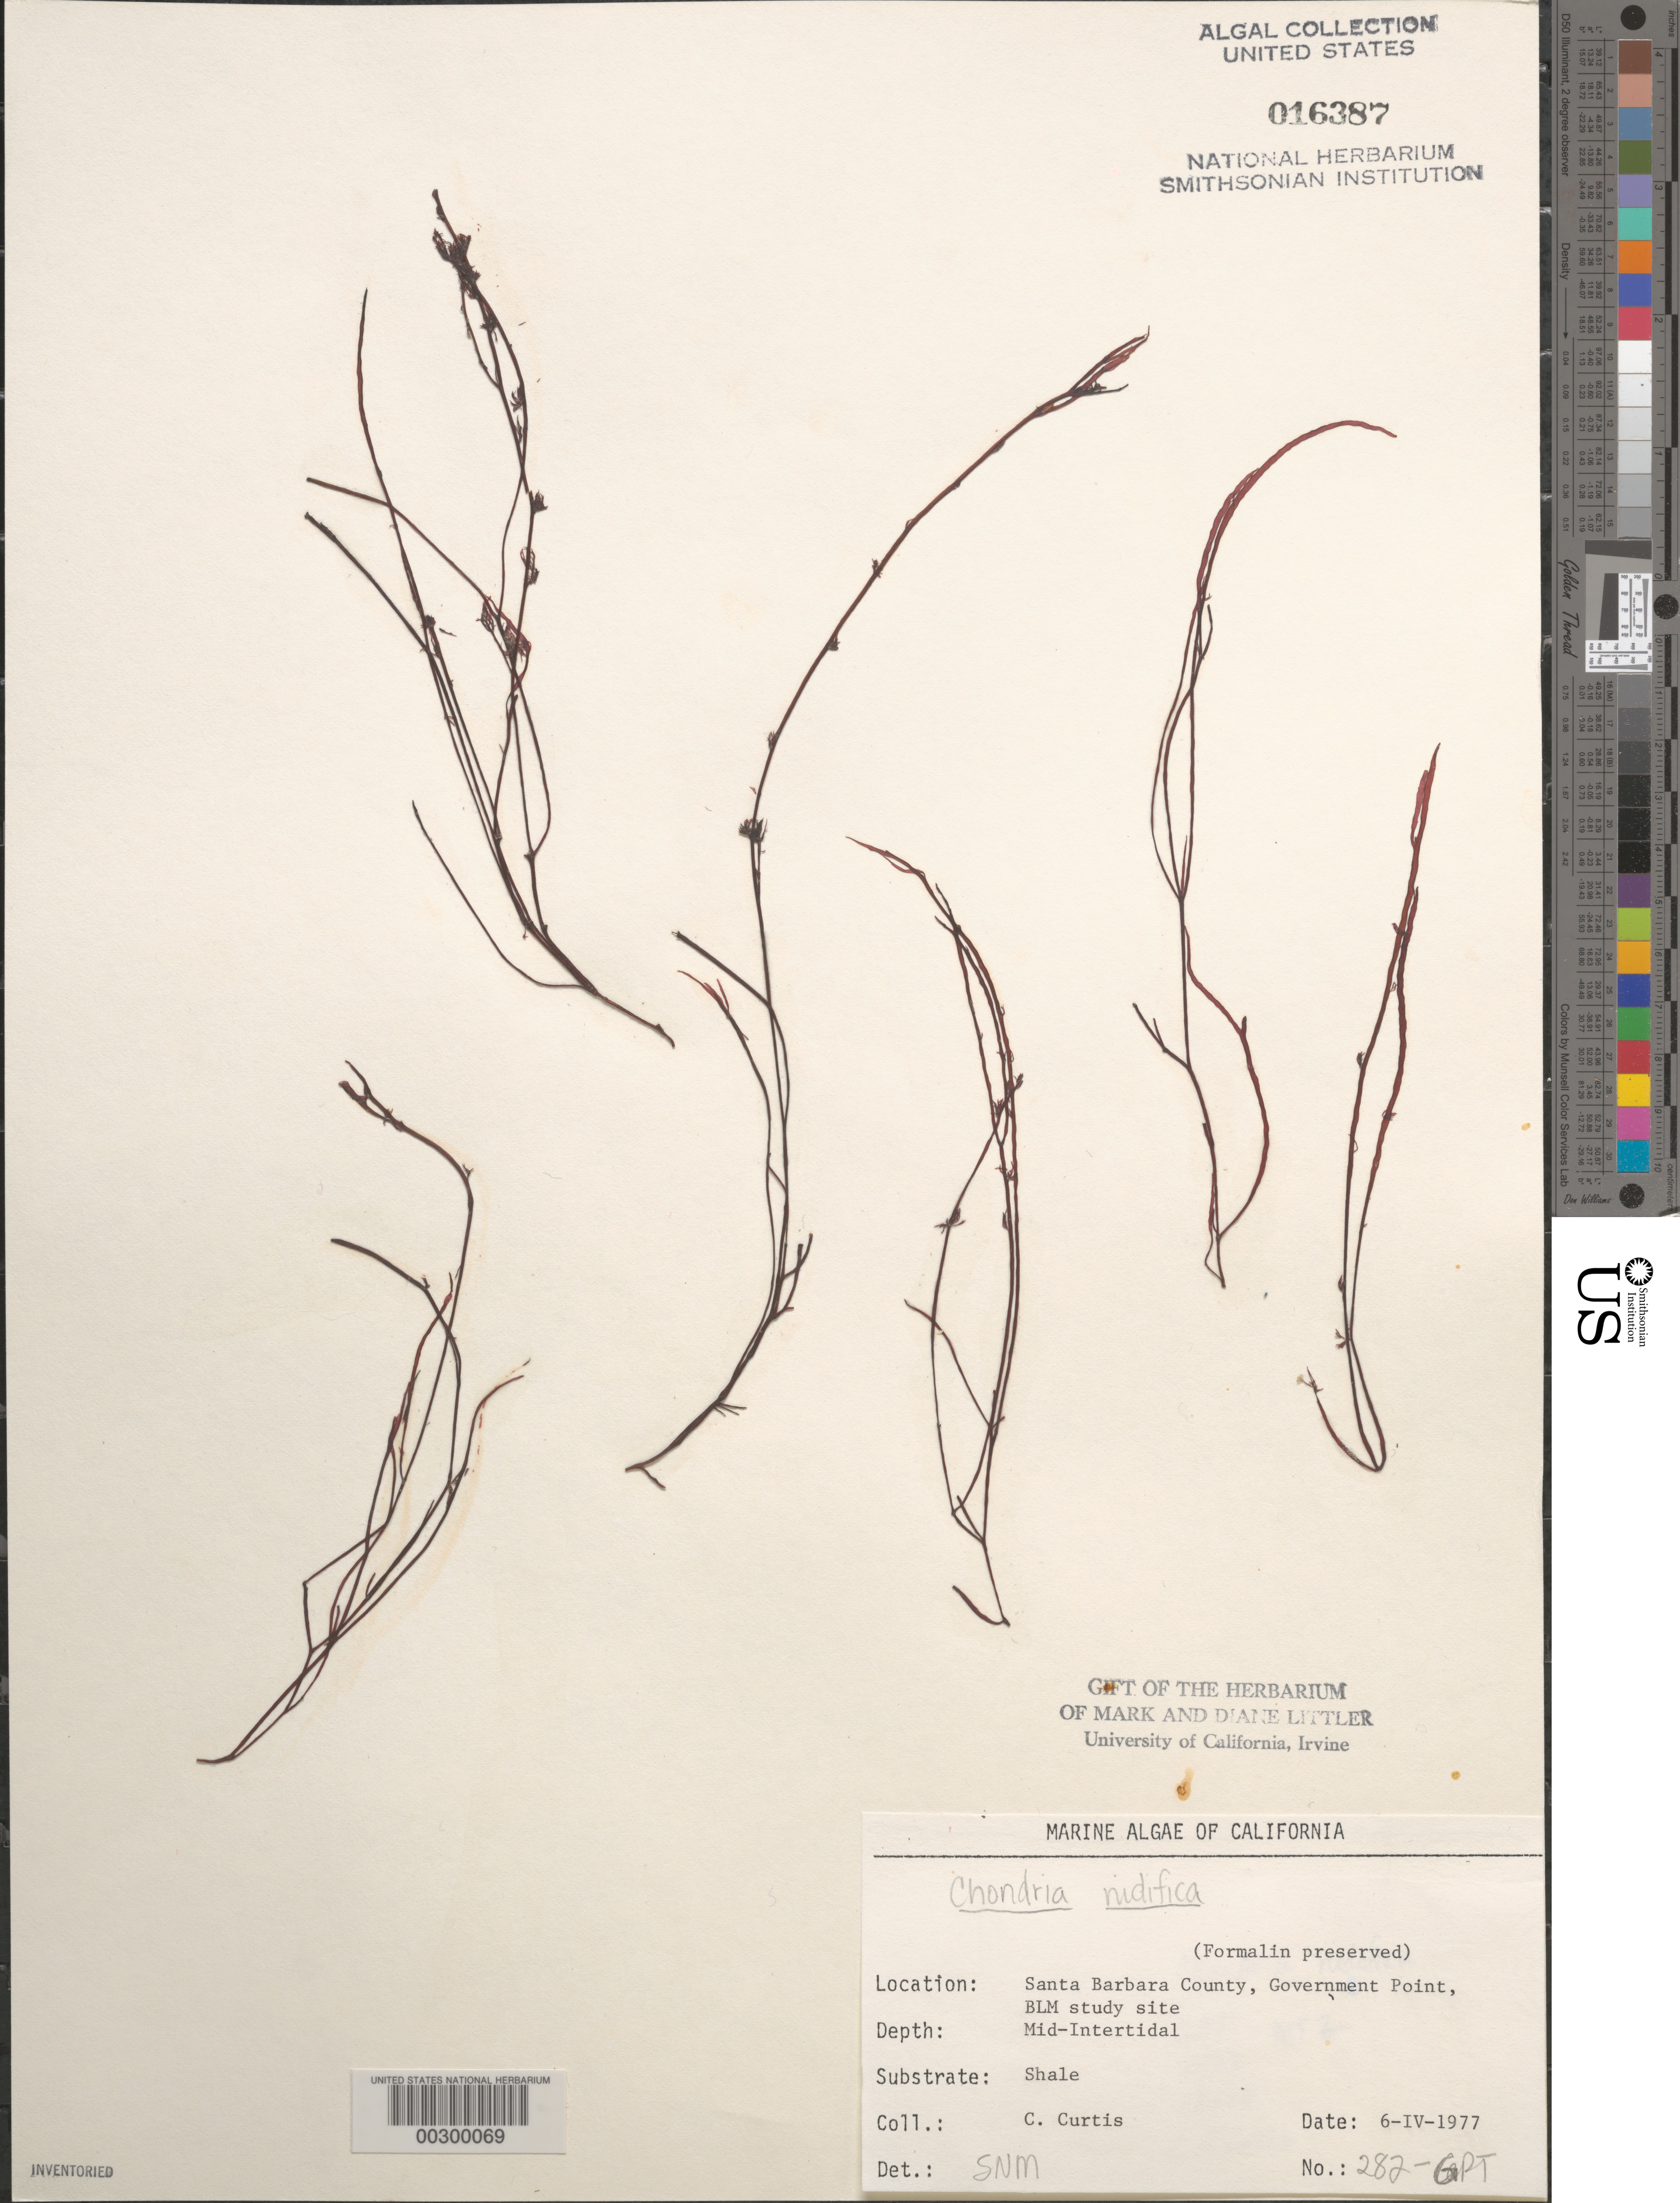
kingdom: Plantae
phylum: Rhodophyta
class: Florideophyceae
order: Ceramiales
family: Rhodomelaceae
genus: Neochondria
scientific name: Neochondria nidifica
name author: (Harvey) Sutti et al.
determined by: Algae name updating Project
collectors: C. Curtis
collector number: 282-gpt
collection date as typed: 06 Apr 1977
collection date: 1977-04-06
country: United States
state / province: California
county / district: Santa Barbara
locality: Government Point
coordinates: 34 26'31"N, 120 24'06"W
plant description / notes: BLM-SOCALBIGHT Rocky Intertidal Survey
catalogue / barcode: US 16387